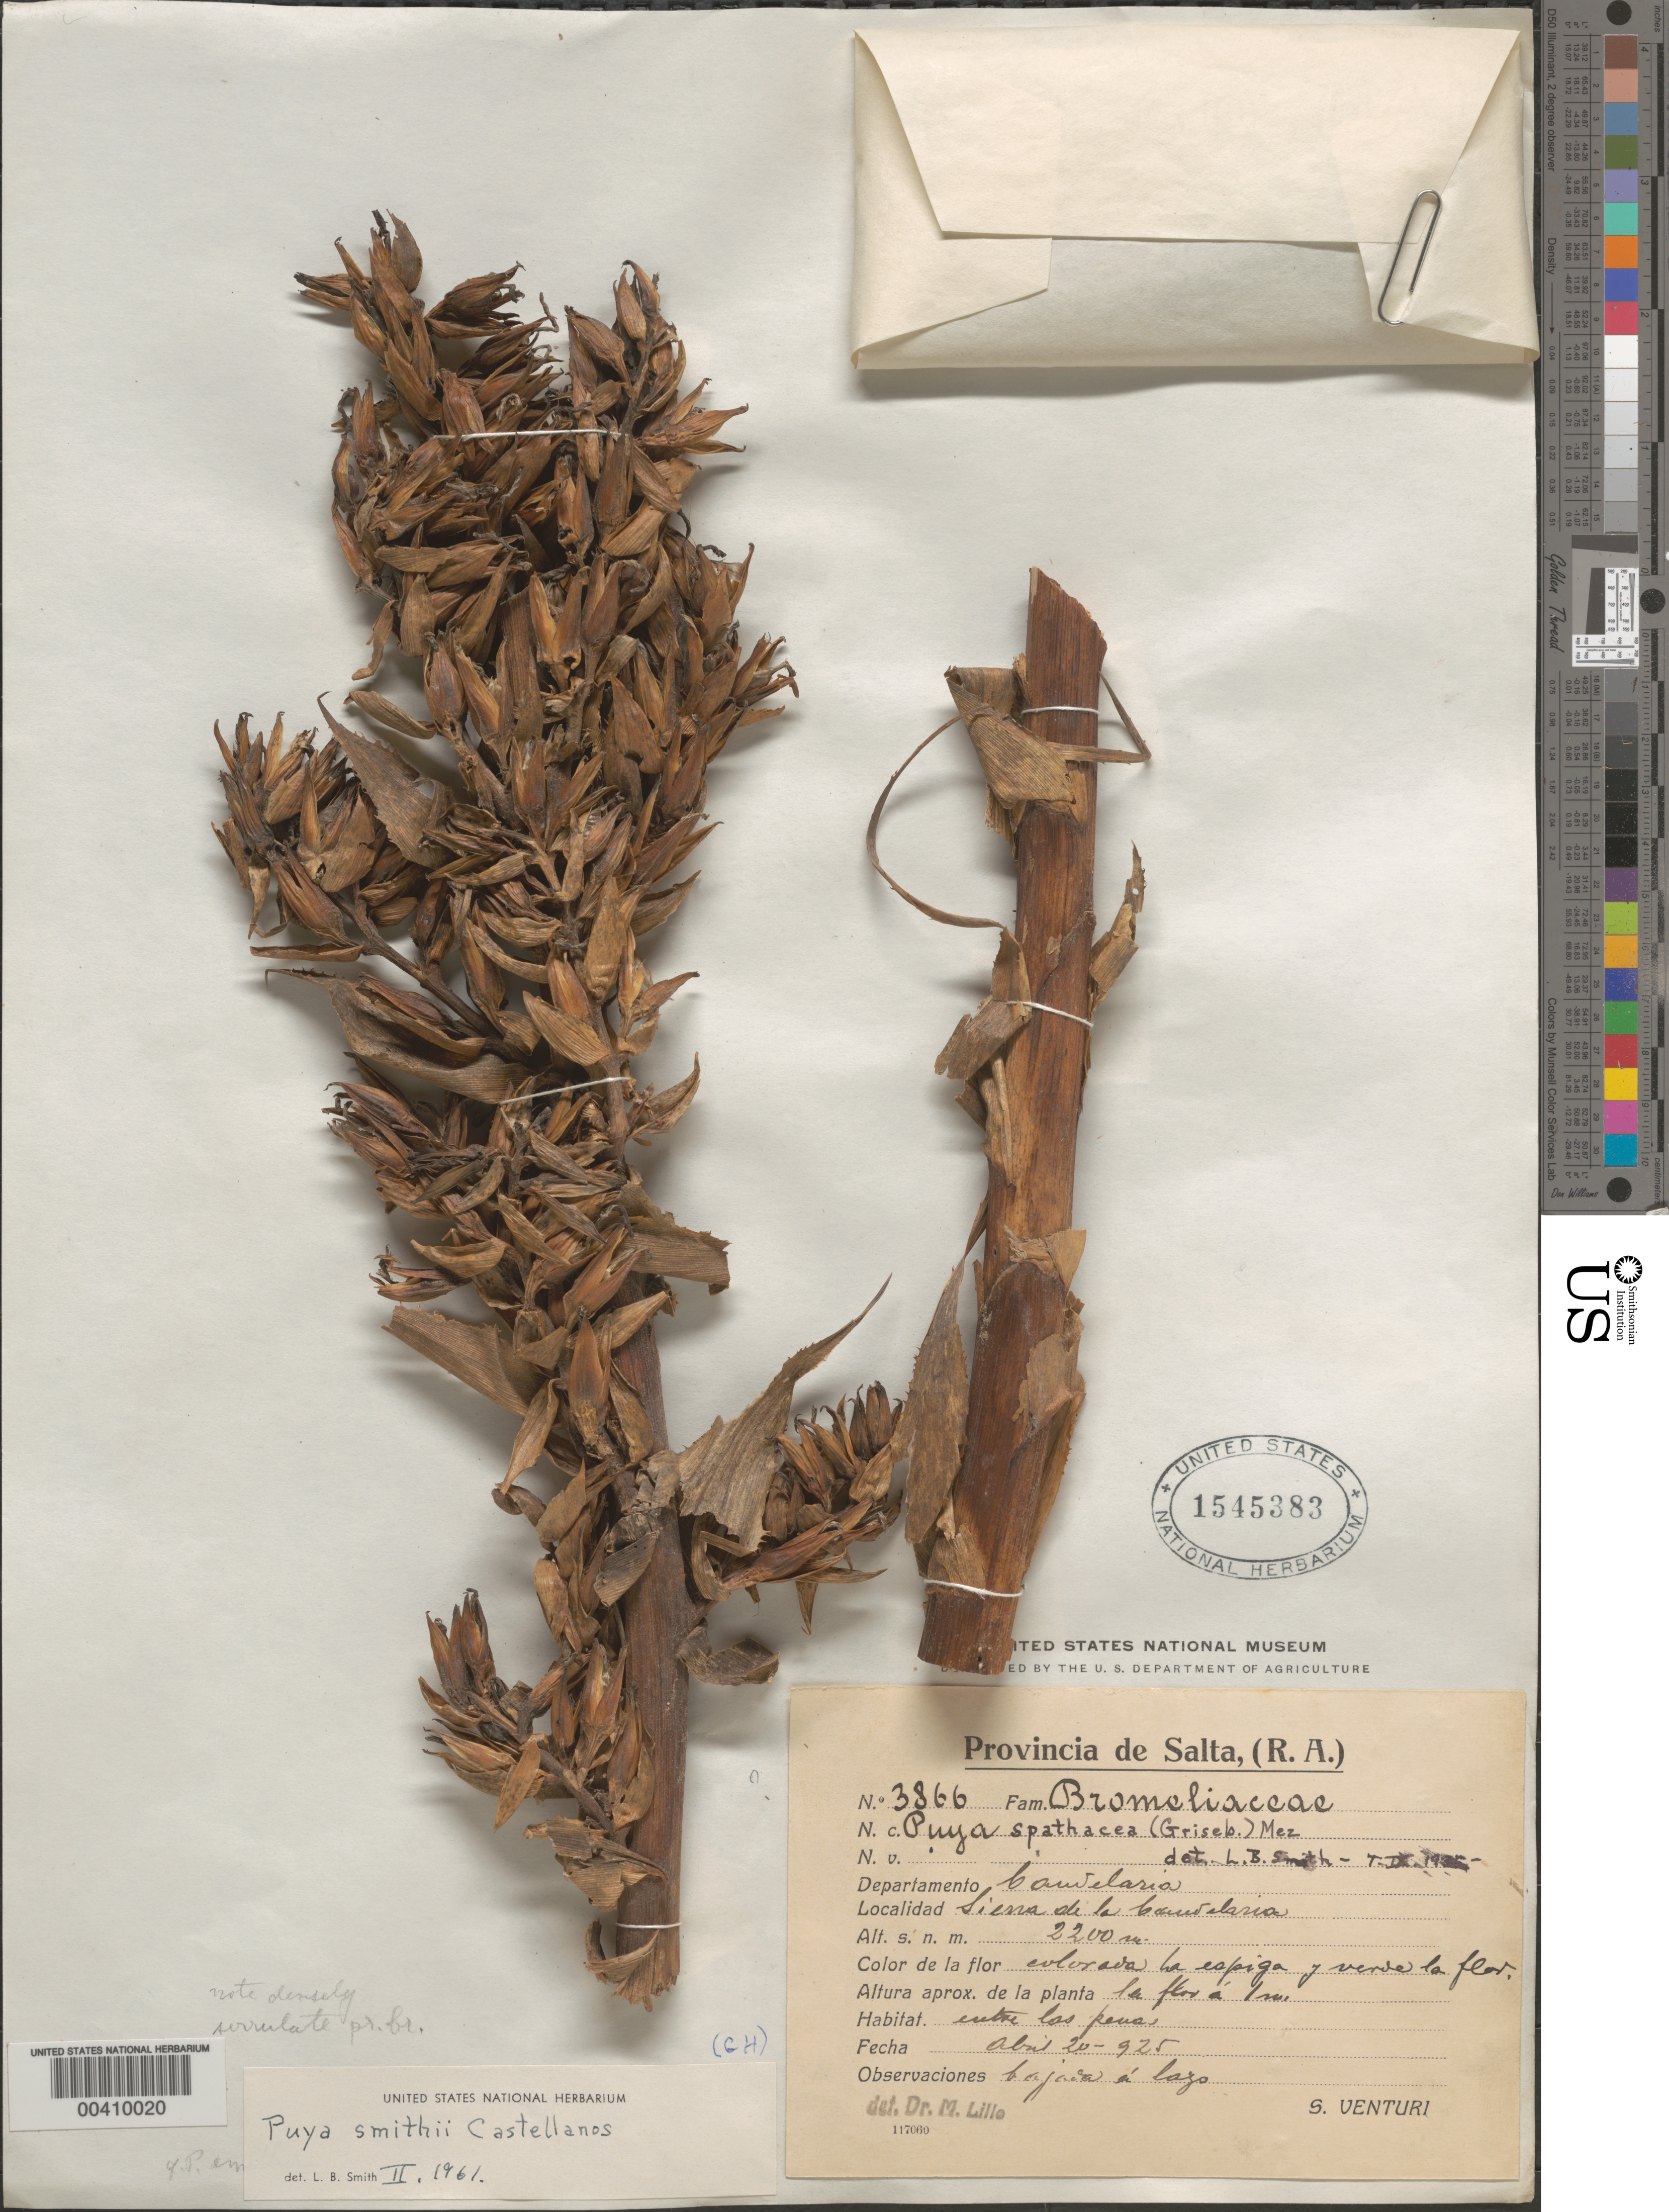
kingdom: Plantae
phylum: Tracheophyta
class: Liliopsida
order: Poales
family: Bromeliaceae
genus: Puya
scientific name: Puya smithii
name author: A. Cast.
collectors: S. Venturi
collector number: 3866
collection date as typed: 20 Apr 1925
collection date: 1925-04-20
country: Argentina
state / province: Salta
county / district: Candelaria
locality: Sierra de la Candelaria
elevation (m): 2200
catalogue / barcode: US 1545383